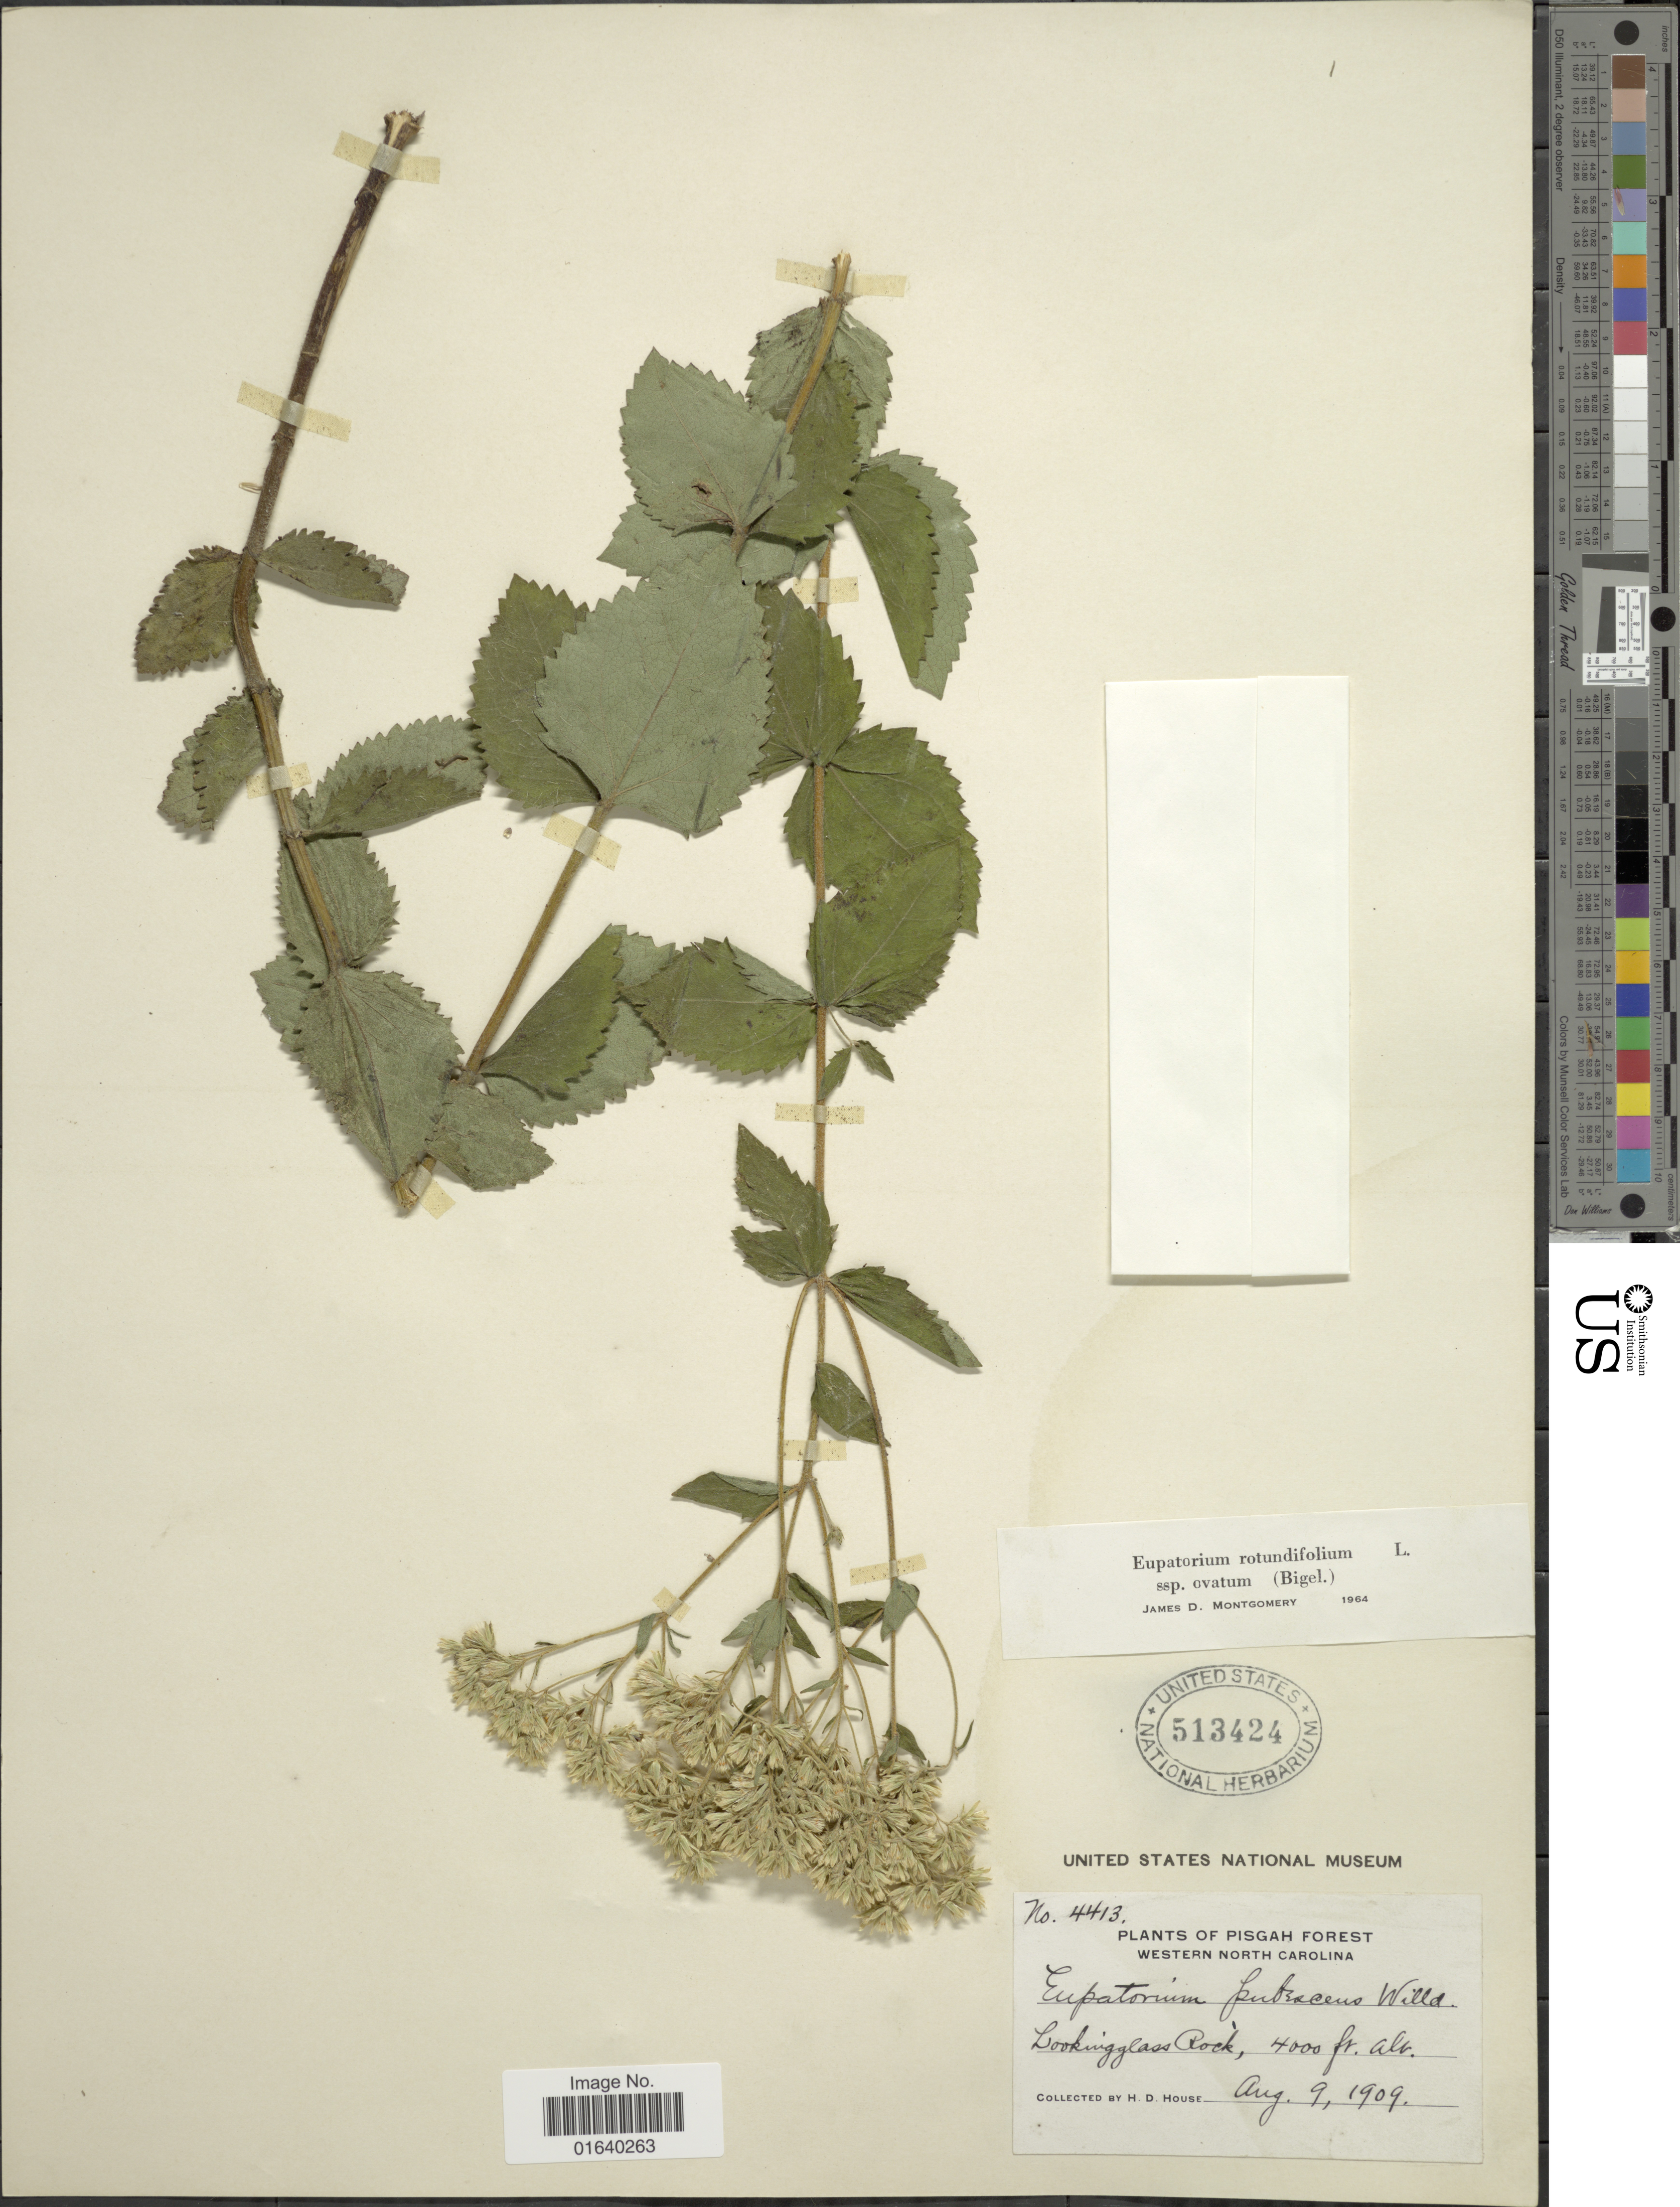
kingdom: Plantae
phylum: Tracheophyta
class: Magnoliopsida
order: Asterales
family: Asteraceae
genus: Eupatorium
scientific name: Eupatorium rotundifolium var. ovatum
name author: (Bigelow) J.D. Montgom. & Fairbrothers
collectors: H. D. House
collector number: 4413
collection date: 1909-08-09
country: United States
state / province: North Carolina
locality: Pisgah Forest, Western North Carolina, Lookingglass Rock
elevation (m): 1219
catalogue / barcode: US 513424